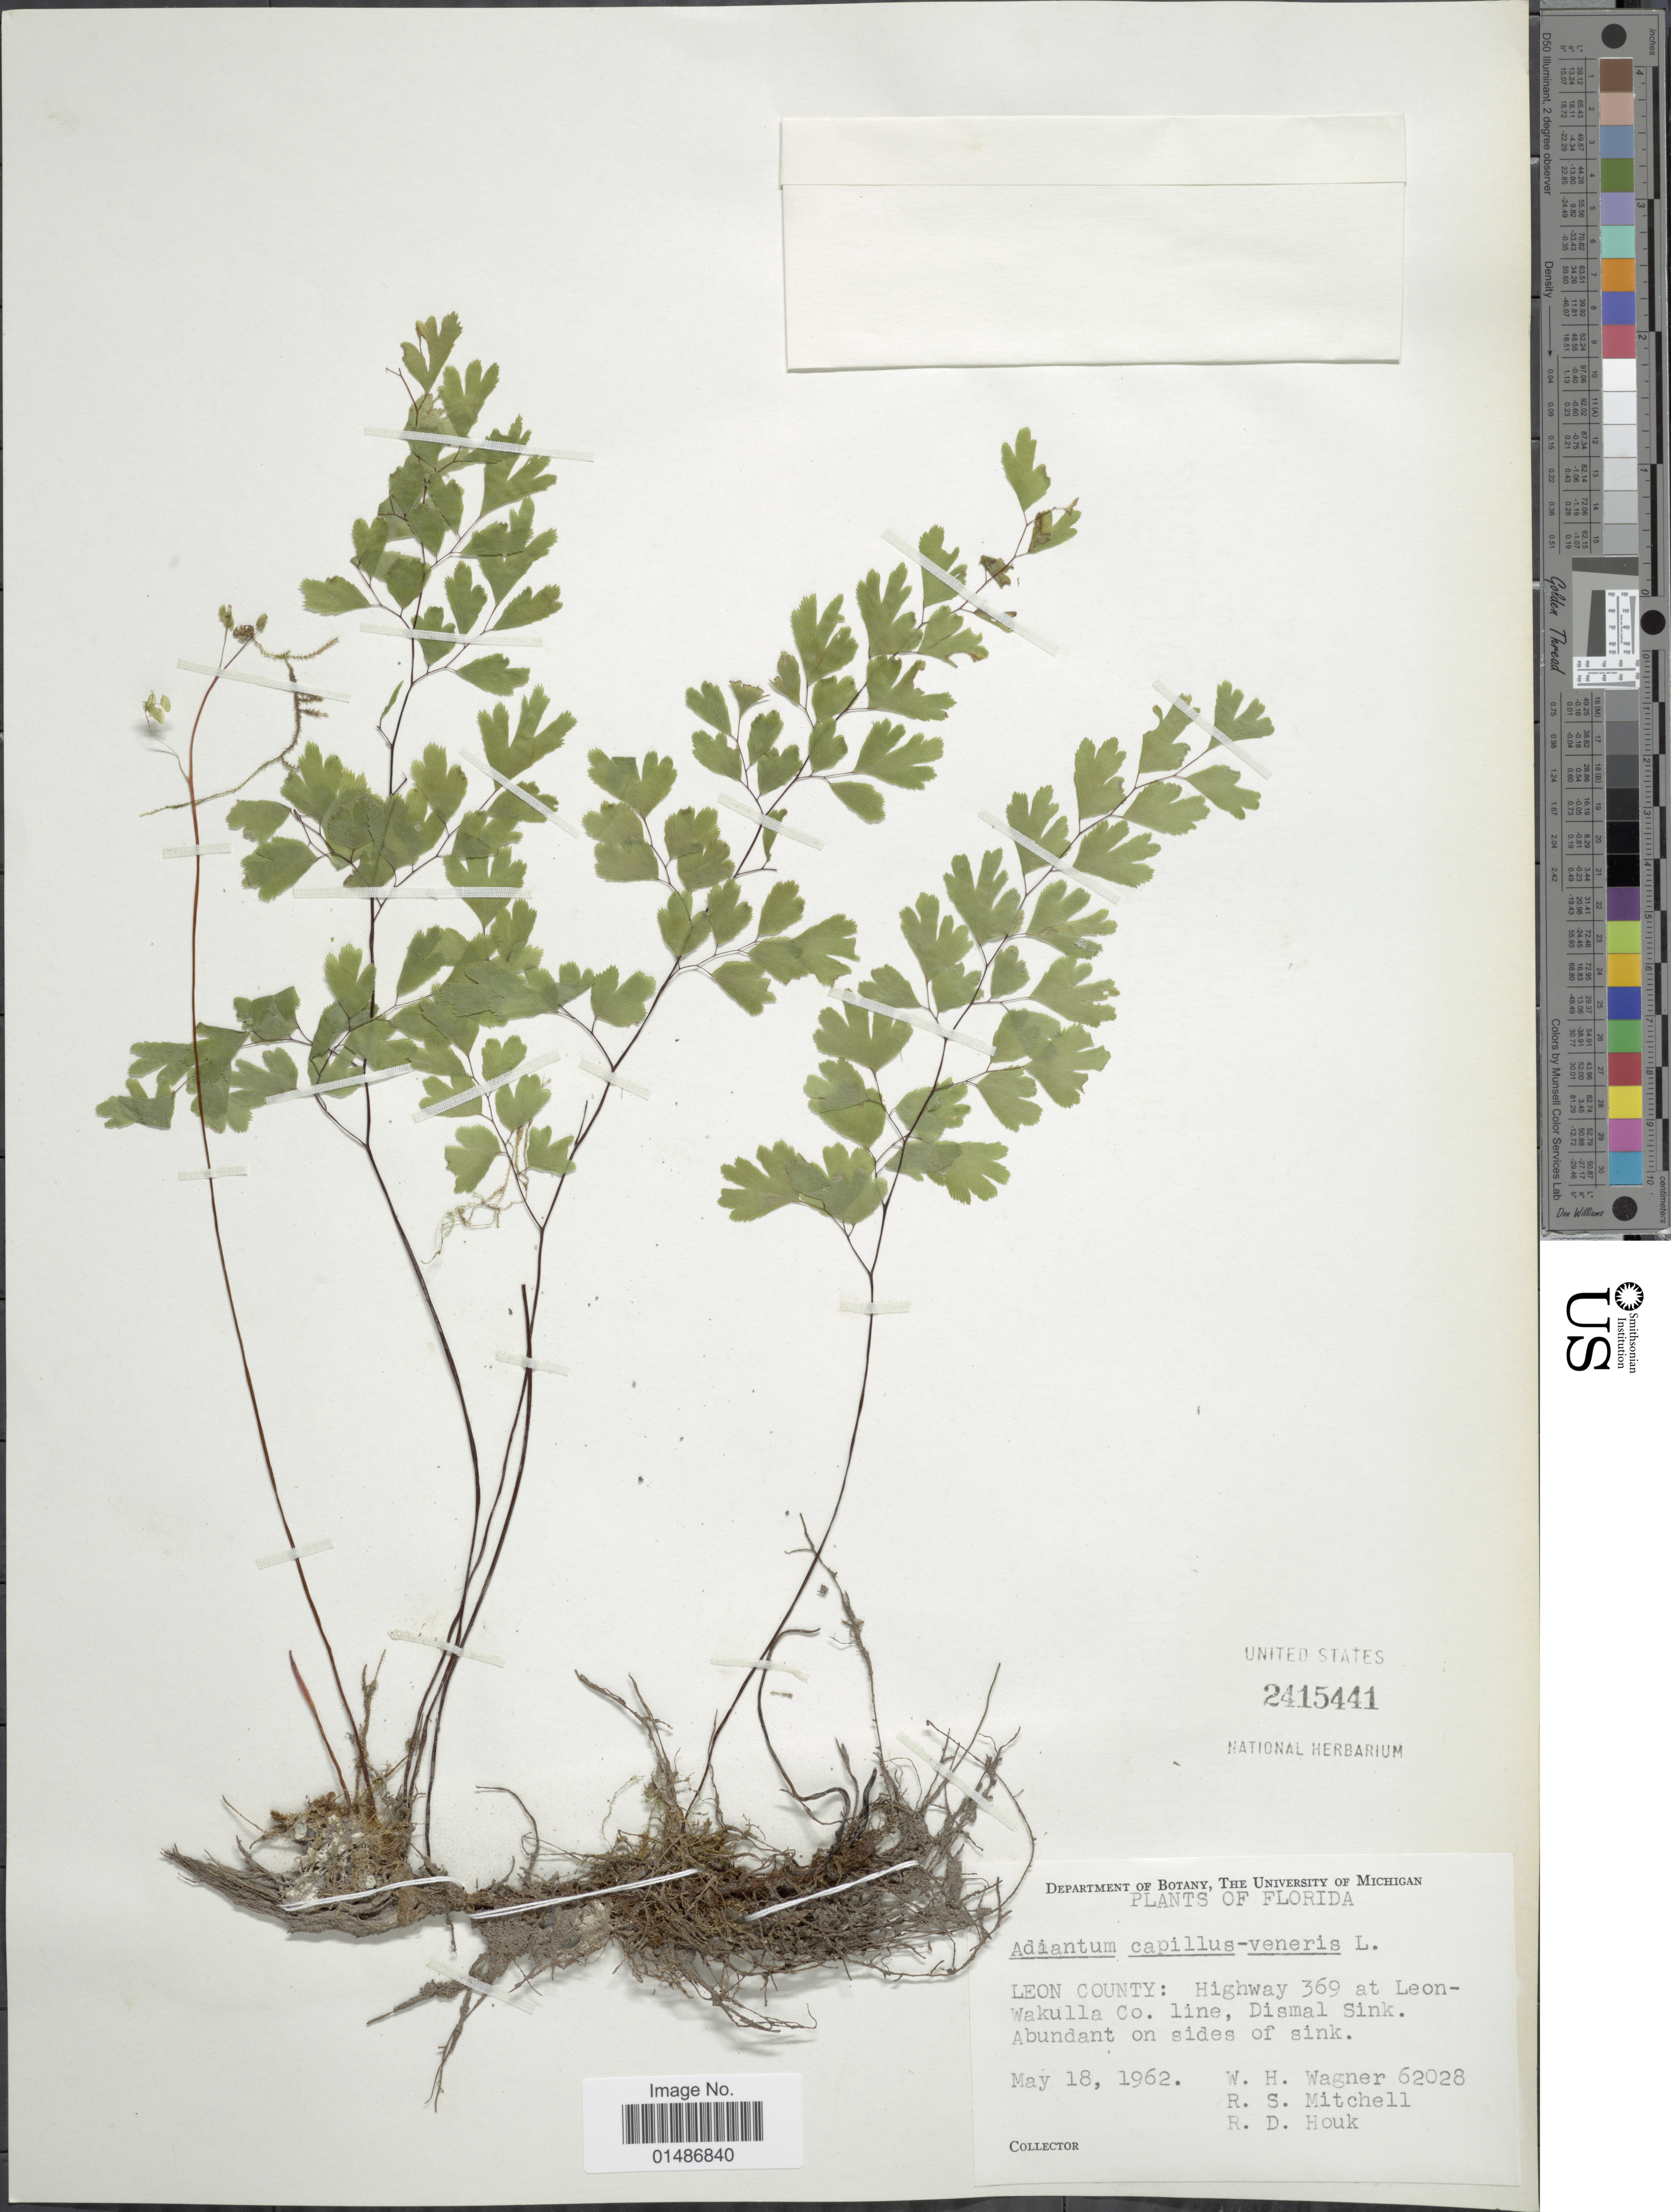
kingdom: Plantae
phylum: Tracheophyta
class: Polypodiopsida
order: Polypodiales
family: Pteridaceae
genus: Adiantum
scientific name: Adiantum capillus-veneris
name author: L.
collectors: W. H. Wagner, R. S. Mitchell & R. Houk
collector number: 62028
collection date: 1962-05-18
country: United States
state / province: Florida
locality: Leon County: Highway 369 at Leon-Wakulla Co. line, Dismal Sink.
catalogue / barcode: US 2415441